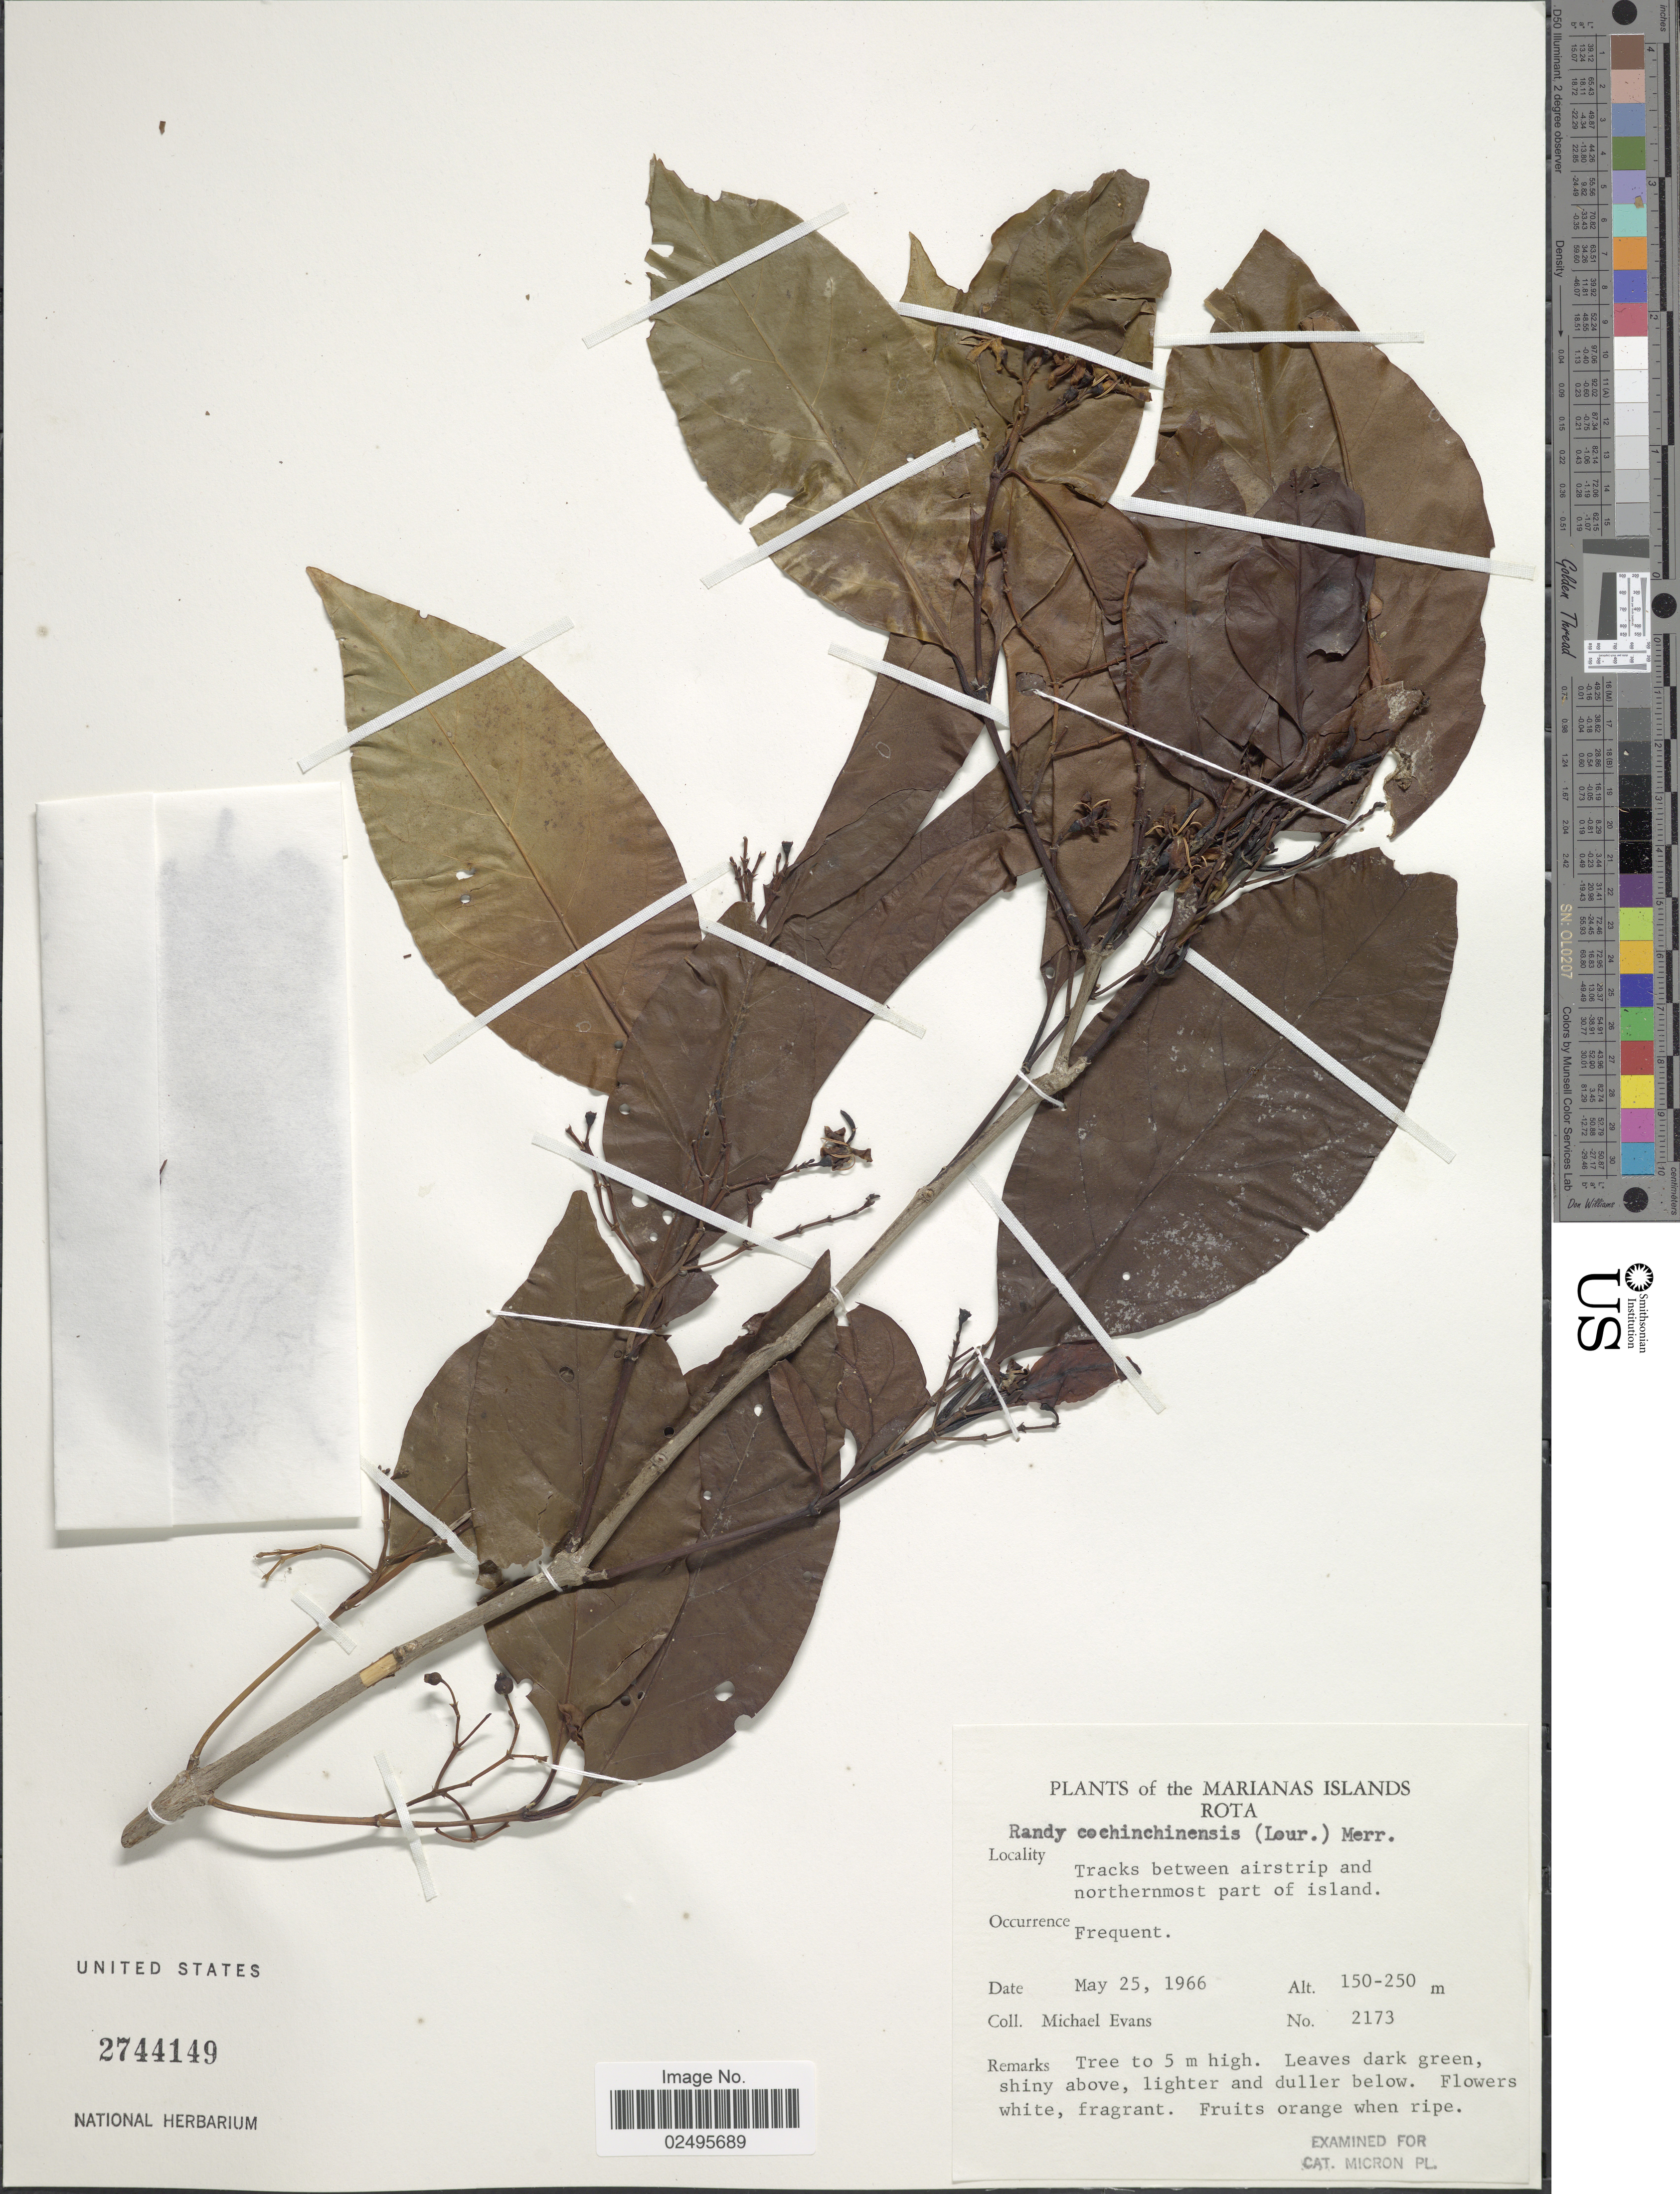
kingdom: Plantae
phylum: Tracheophyta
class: Magnoliopsida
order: Gentianales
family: Rubiaceae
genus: Aidia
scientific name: Aidia graeffei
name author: (Reinecke) Tirveng.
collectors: M. Evans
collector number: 2173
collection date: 1966-05-25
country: Northern Mariana Islands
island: Rota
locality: Rota. Tracks between airstrip and northernmost part of island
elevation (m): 150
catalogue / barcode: US 2744149